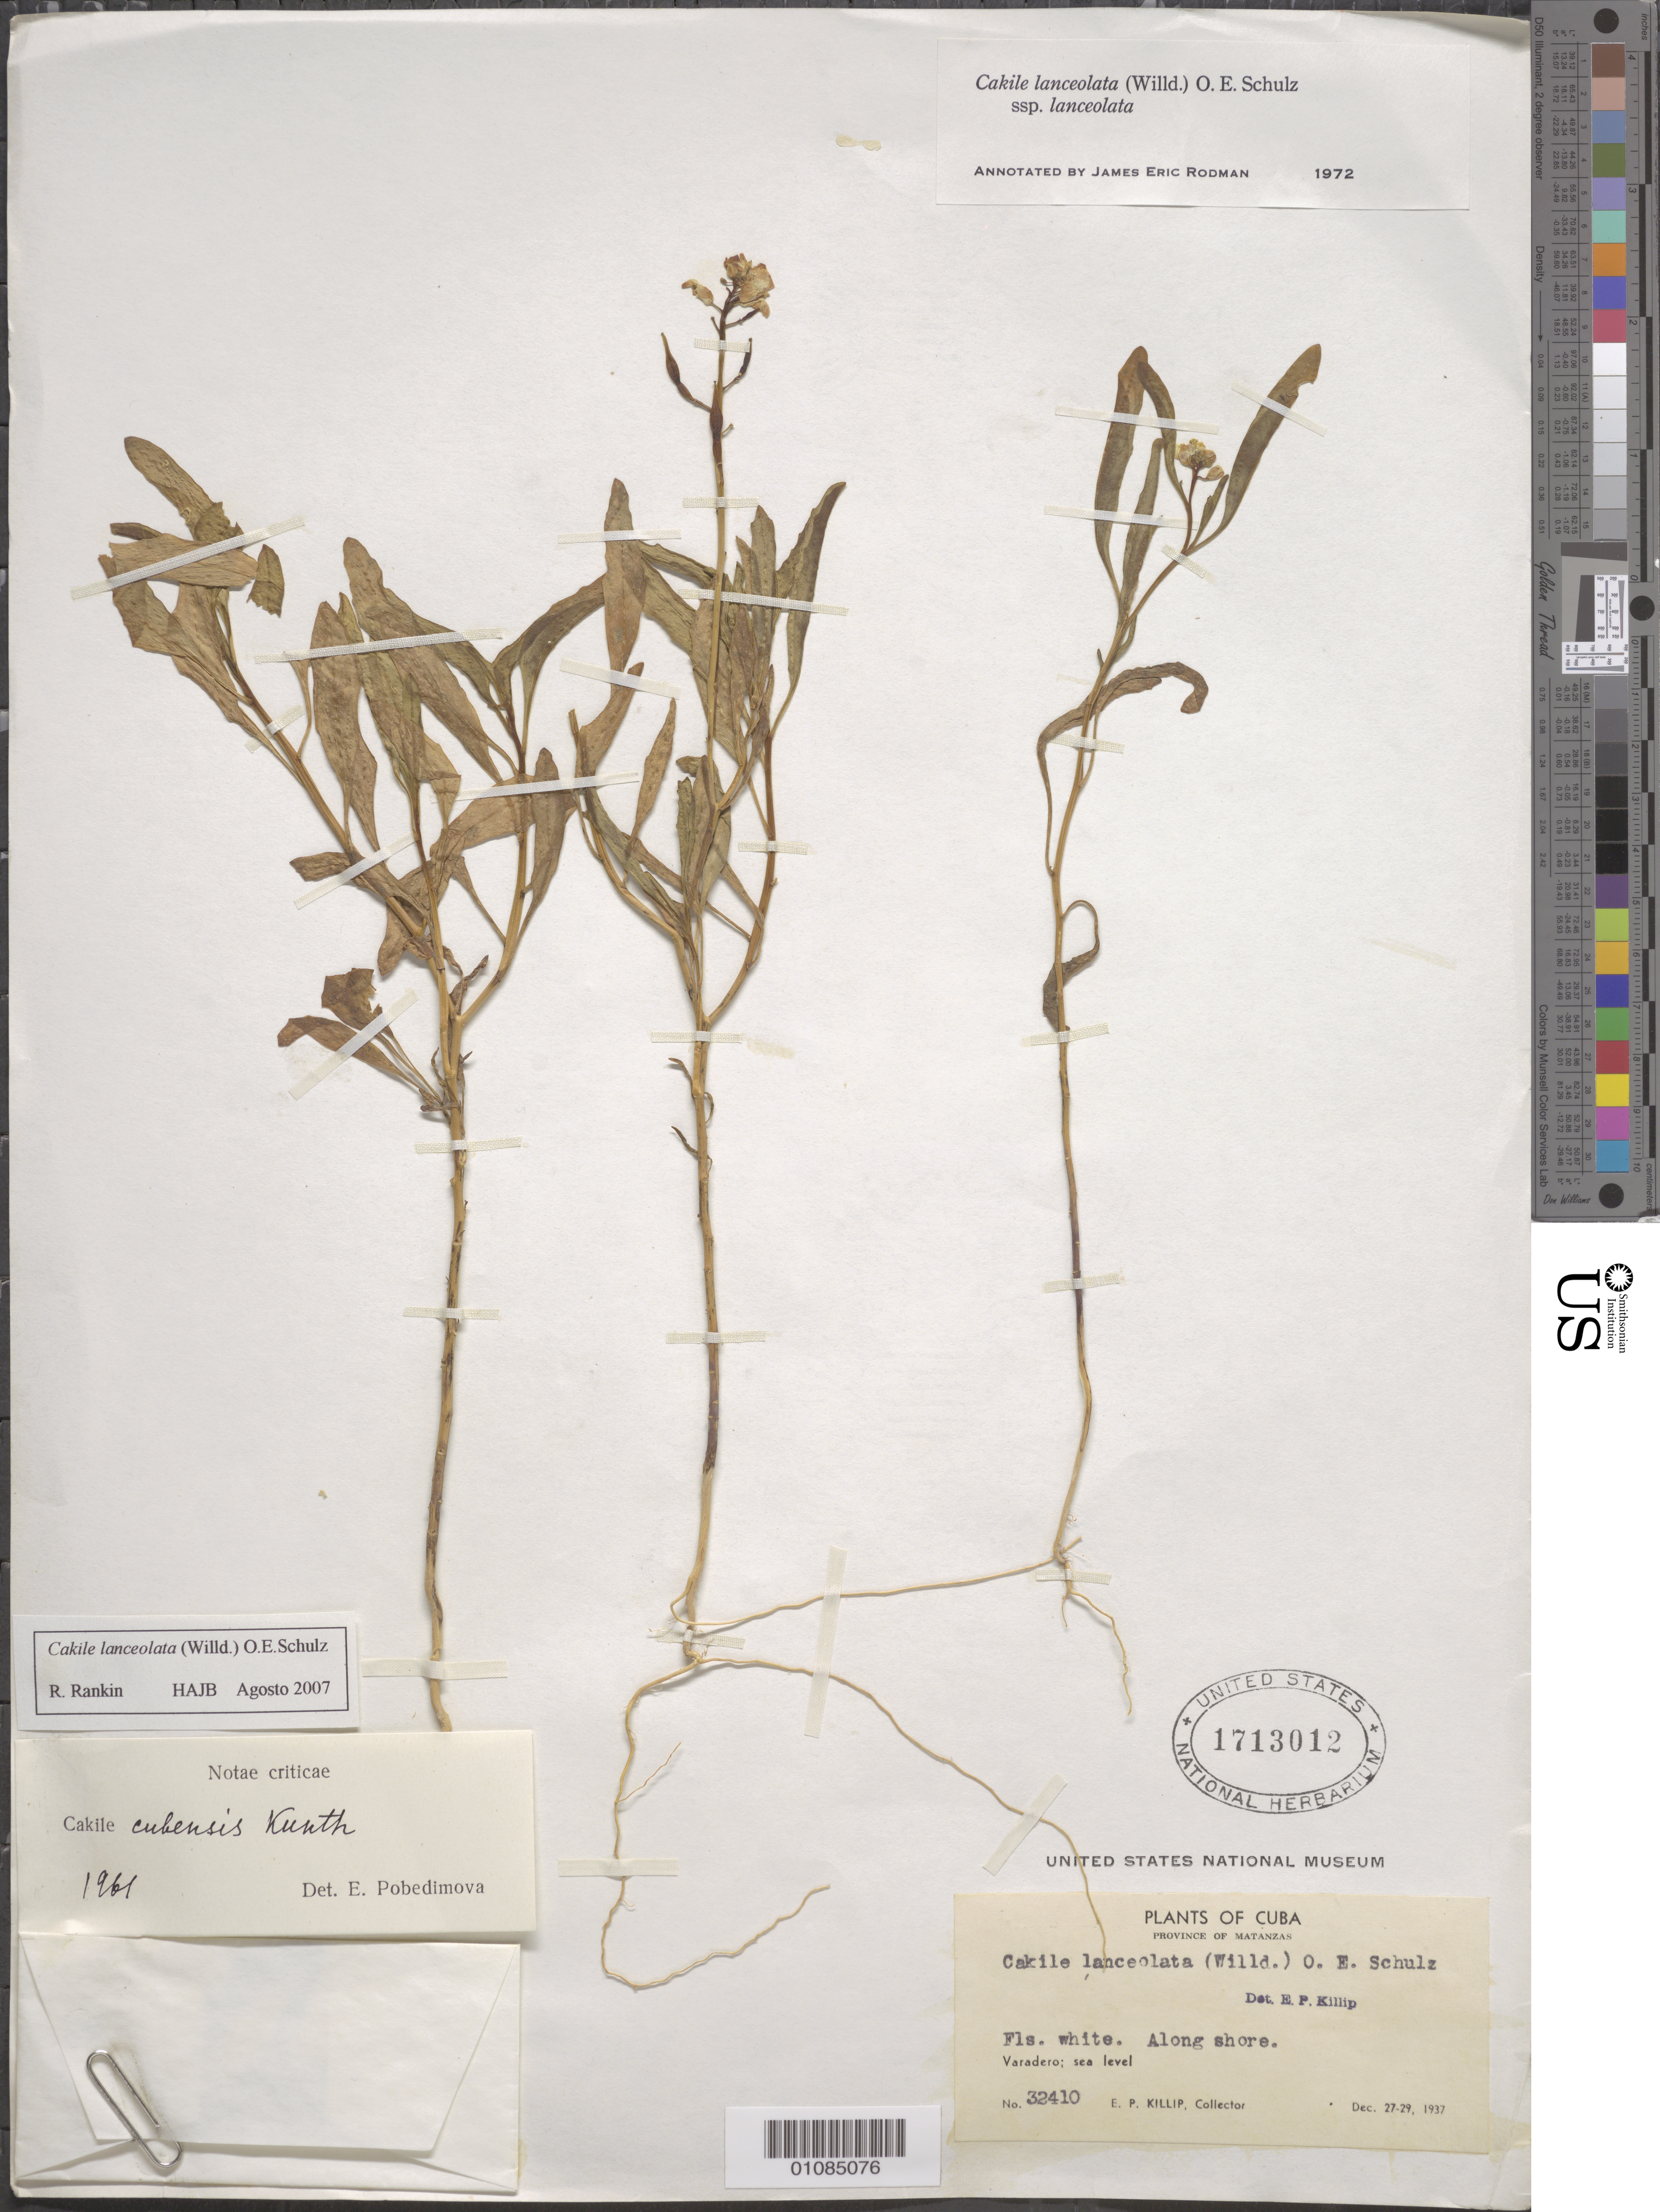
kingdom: Plantae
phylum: Tracheophyta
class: Magnoliopsida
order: Brassicales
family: Brassicaceae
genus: Cakile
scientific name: Cakile lanceolata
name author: (Willd.) O.E. Schulz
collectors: E. P. Killip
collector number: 32410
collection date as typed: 27 Dec 1937 to 29 Dec 1937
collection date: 1937-12-27/1937-12-29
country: Cuba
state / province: Matanzas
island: Cuba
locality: Varadero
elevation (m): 0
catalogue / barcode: US 1713012